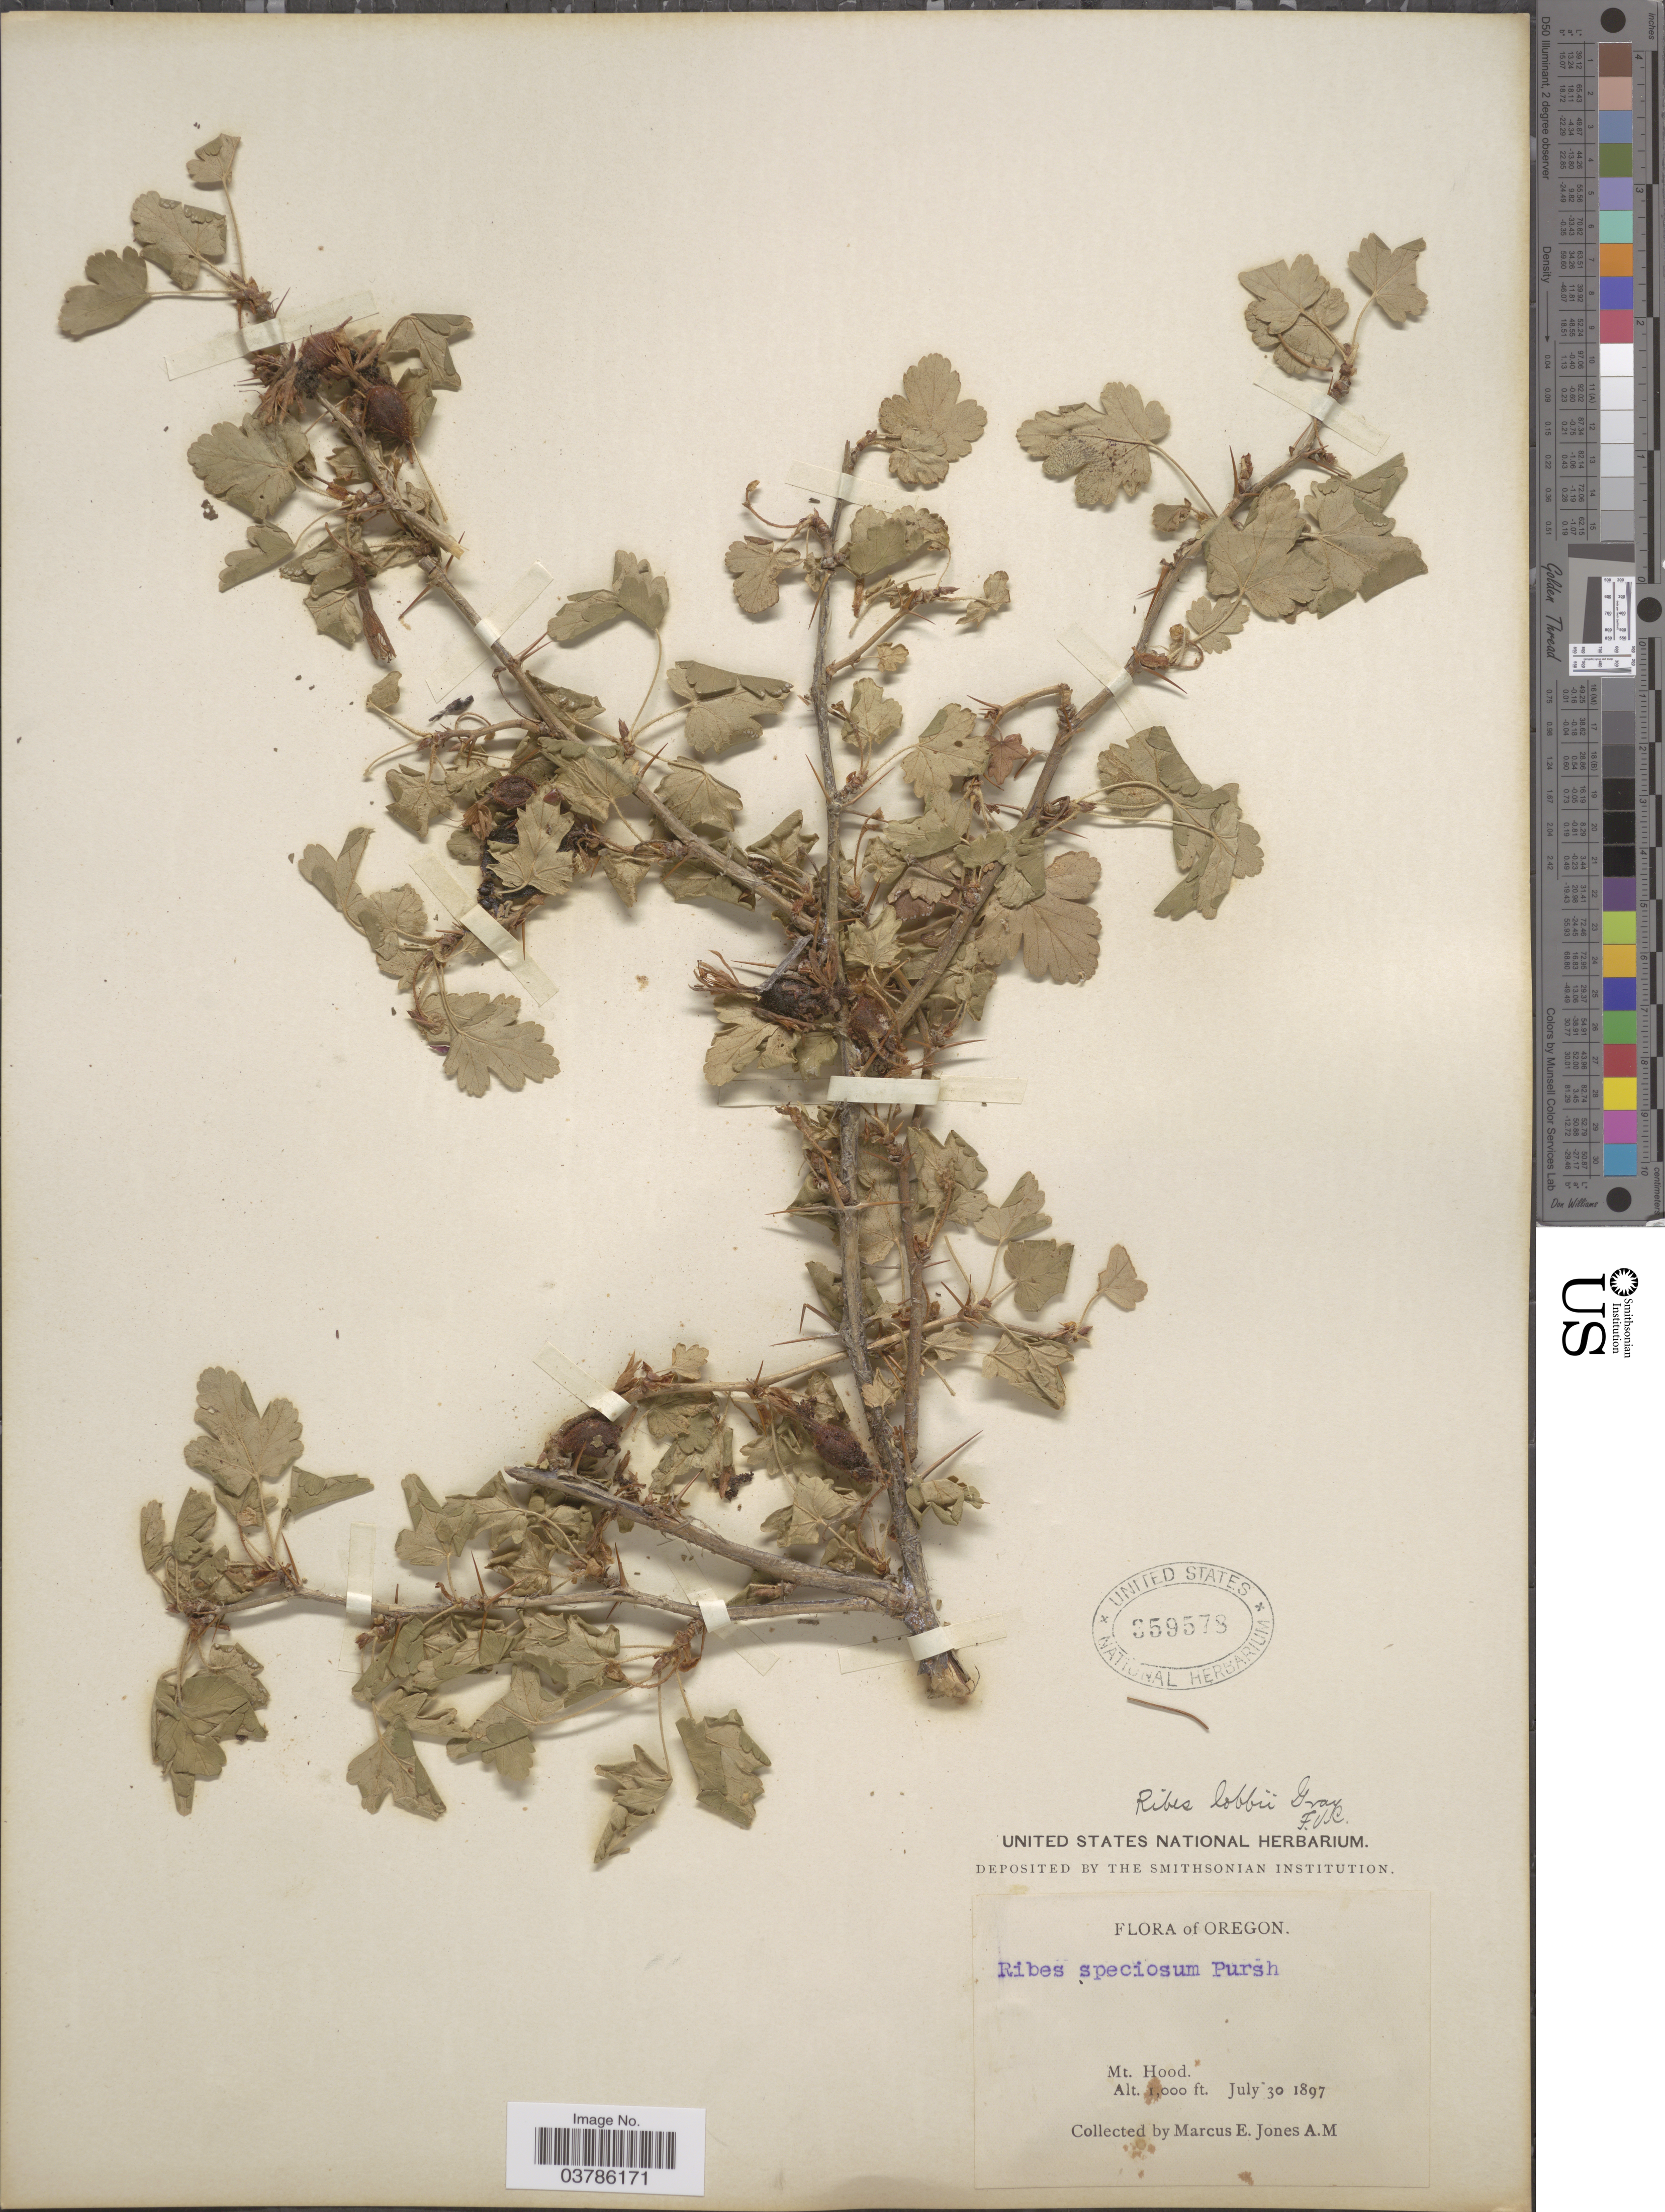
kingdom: Plantae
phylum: Tracheophyta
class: Magnoliopsida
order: Saxifragales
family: Grossulariaceae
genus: Ribes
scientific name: Ribes lobbii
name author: A. Gray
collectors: M. E. Jones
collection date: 1897-07-30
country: United States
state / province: Oregon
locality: Mt. Hood.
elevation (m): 305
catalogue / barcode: US 359578